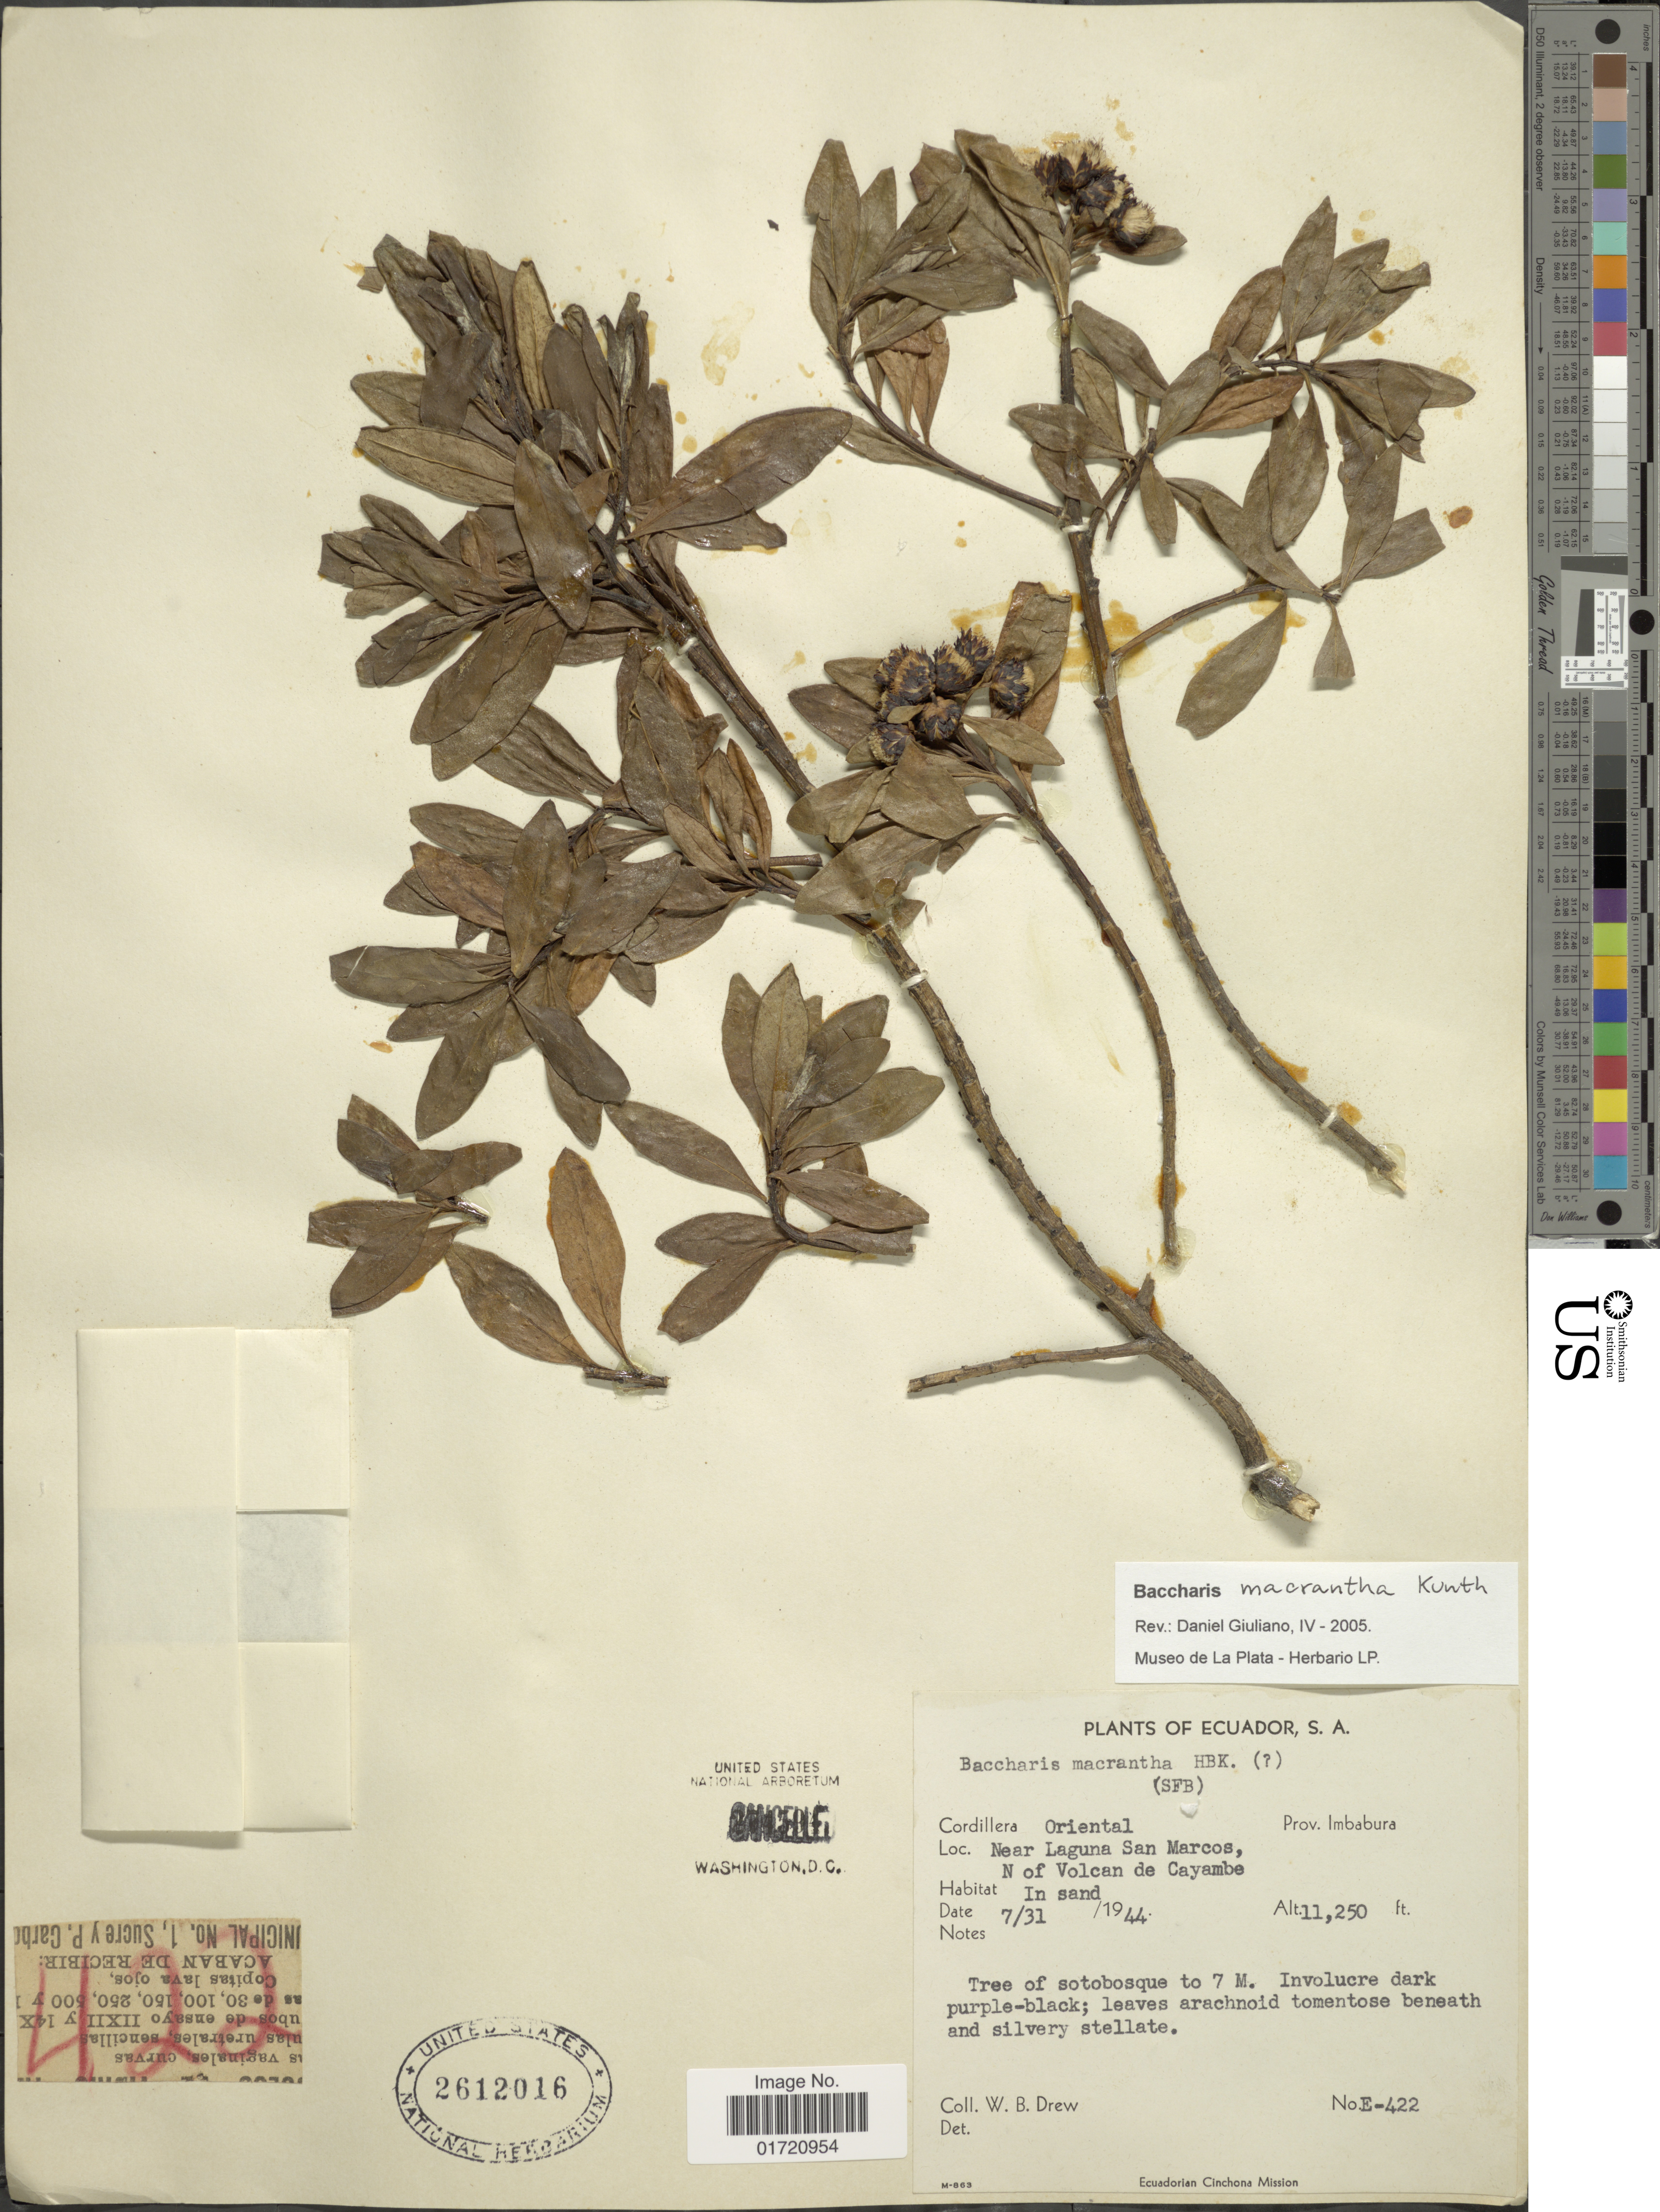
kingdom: Plantae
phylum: Tracheophyta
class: Magnoliopsida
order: Asterales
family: Asteraceae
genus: Baccharis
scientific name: Baccharis macrantha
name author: Kunth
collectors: W. B. Drew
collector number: E-422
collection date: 1944-07-31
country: Ecuador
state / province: Imbabura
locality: Cordillera Oriental, near Laguna San Marcos, N of Volcan de Cayambe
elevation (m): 3429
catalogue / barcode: US 2612016